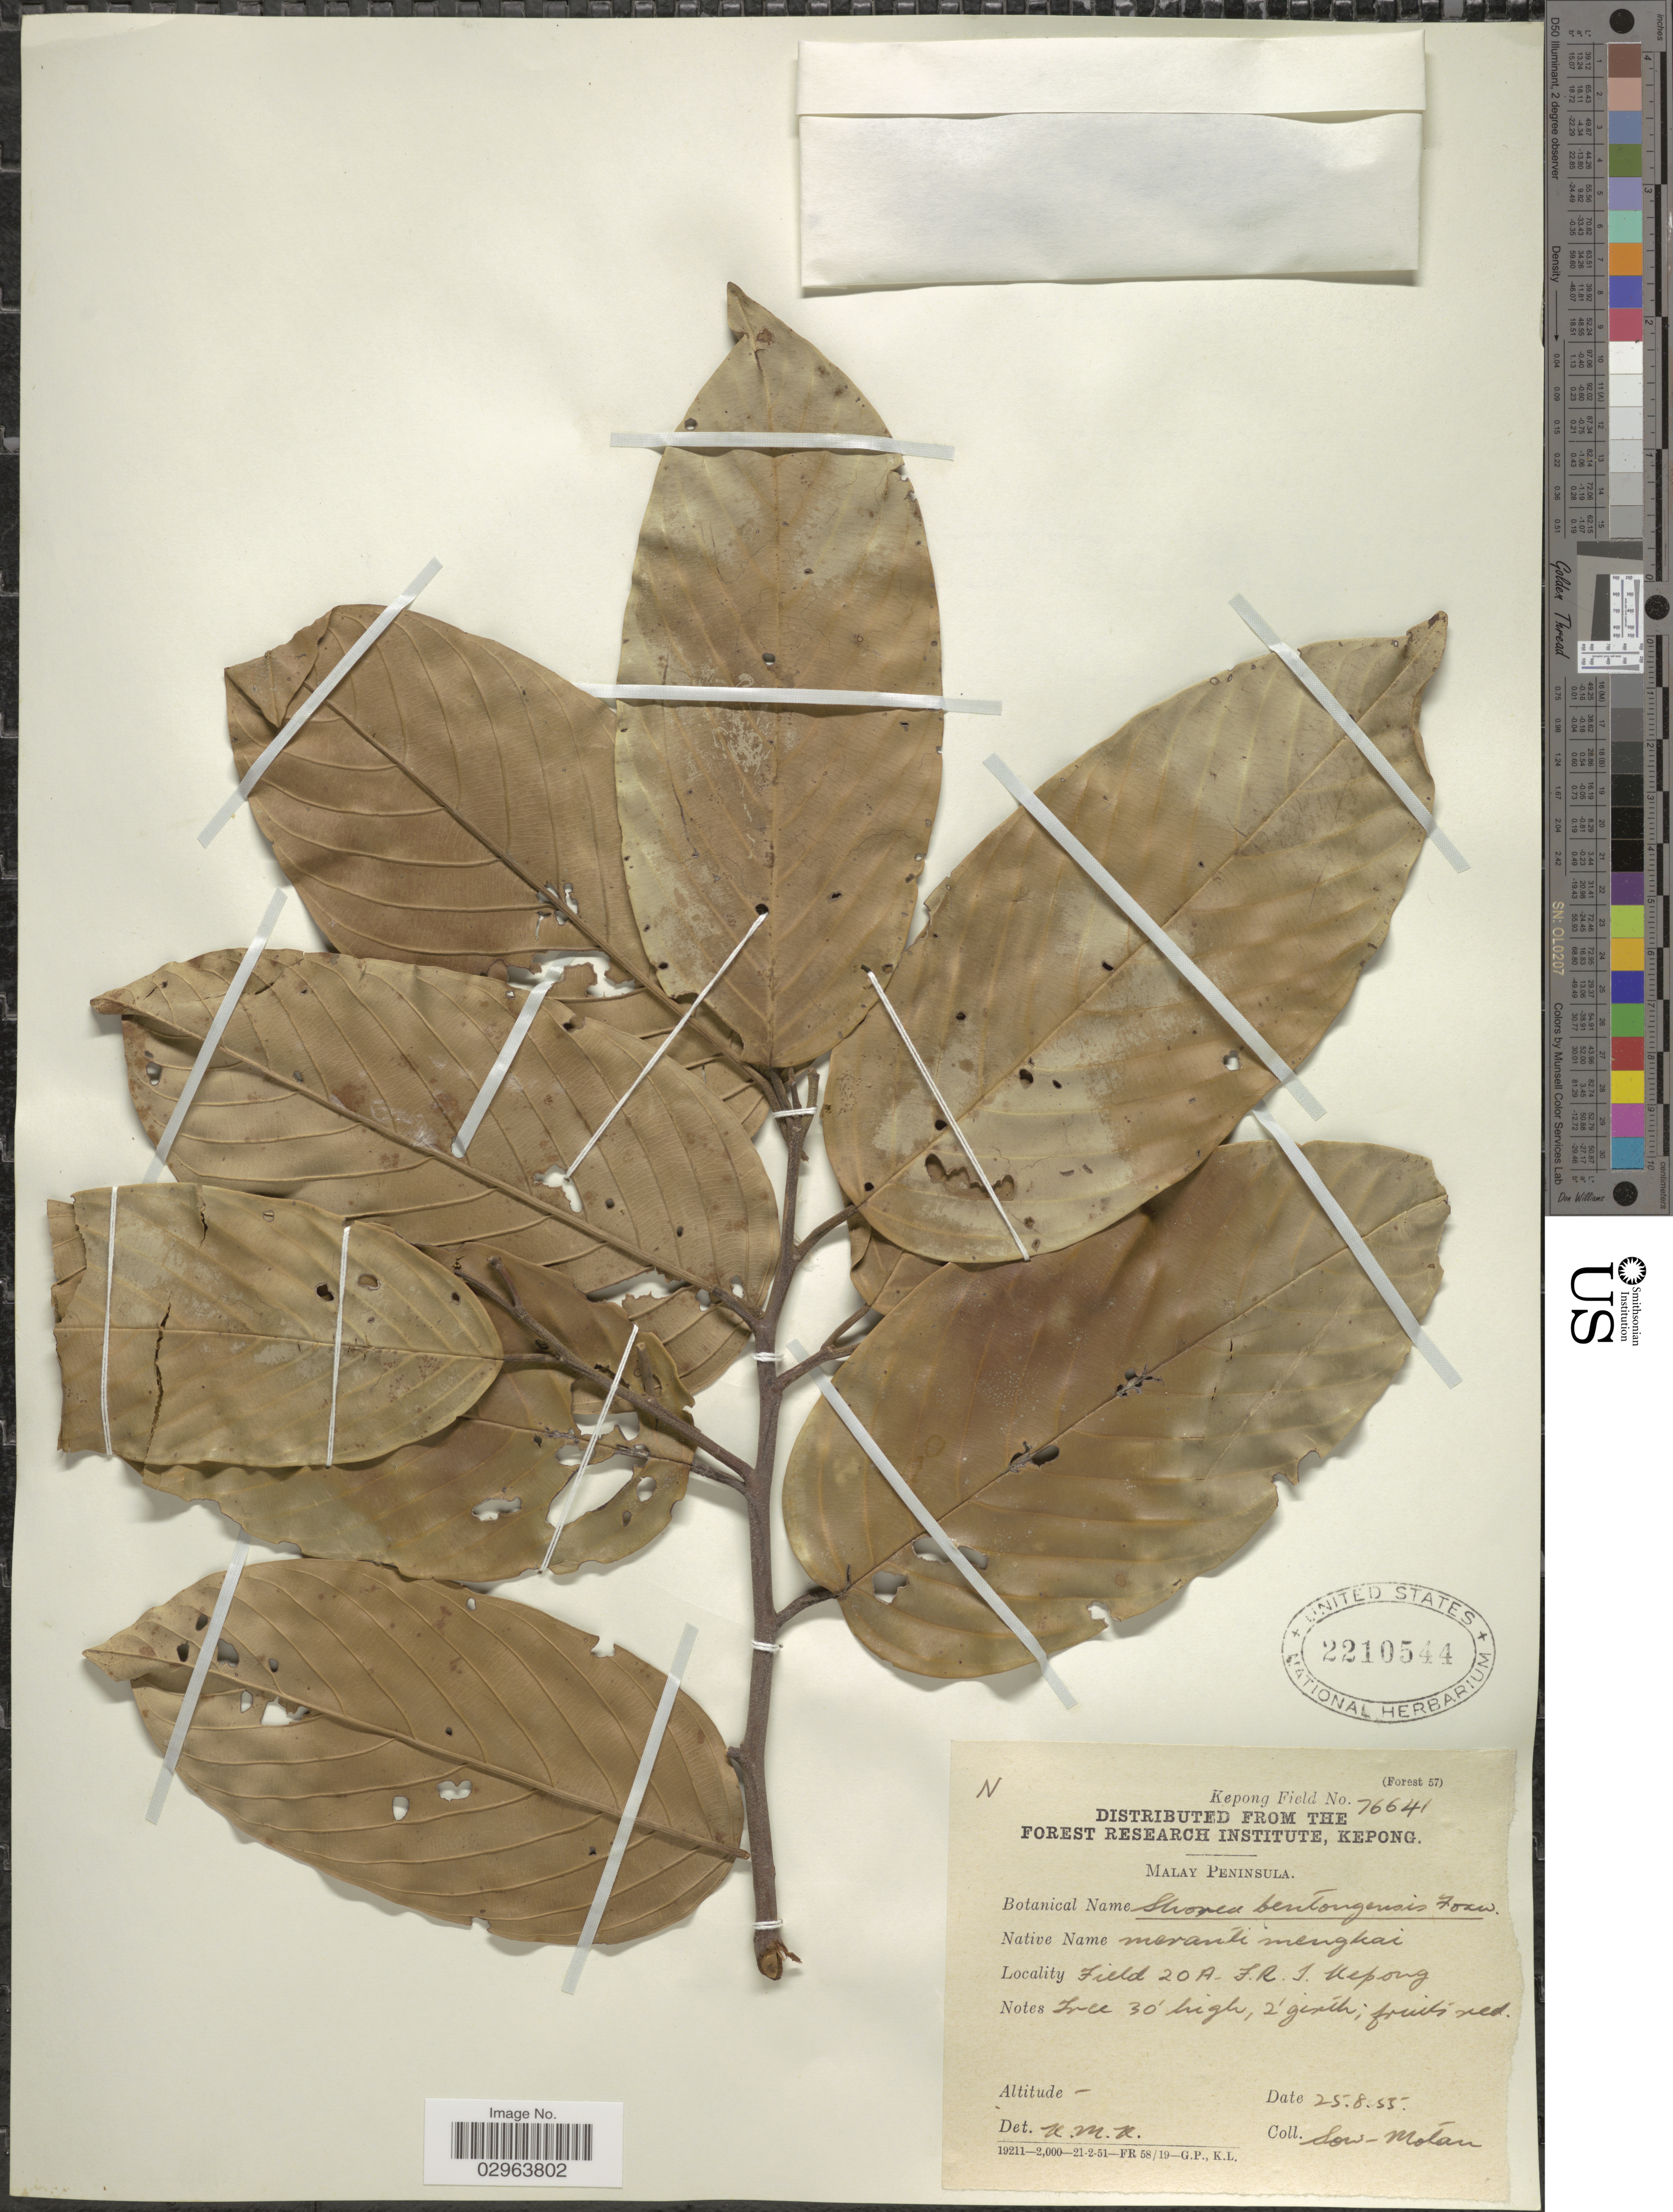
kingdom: Plantae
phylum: Tracheophyta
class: Magnoliopsida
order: Malvales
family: Dipterocarpaceae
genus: Anthoshorea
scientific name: Anthoshorea bentongensis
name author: (Foxw.) P.S. Ashton & J. Heck.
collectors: -. Sow & -. Motan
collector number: Kepong Field 76641?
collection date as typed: Transcribed d/m/y: 25/8/55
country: Malaysia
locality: Malay Peninsula, Field 20A. F.R.I. Kepong.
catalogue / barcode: US 2210544